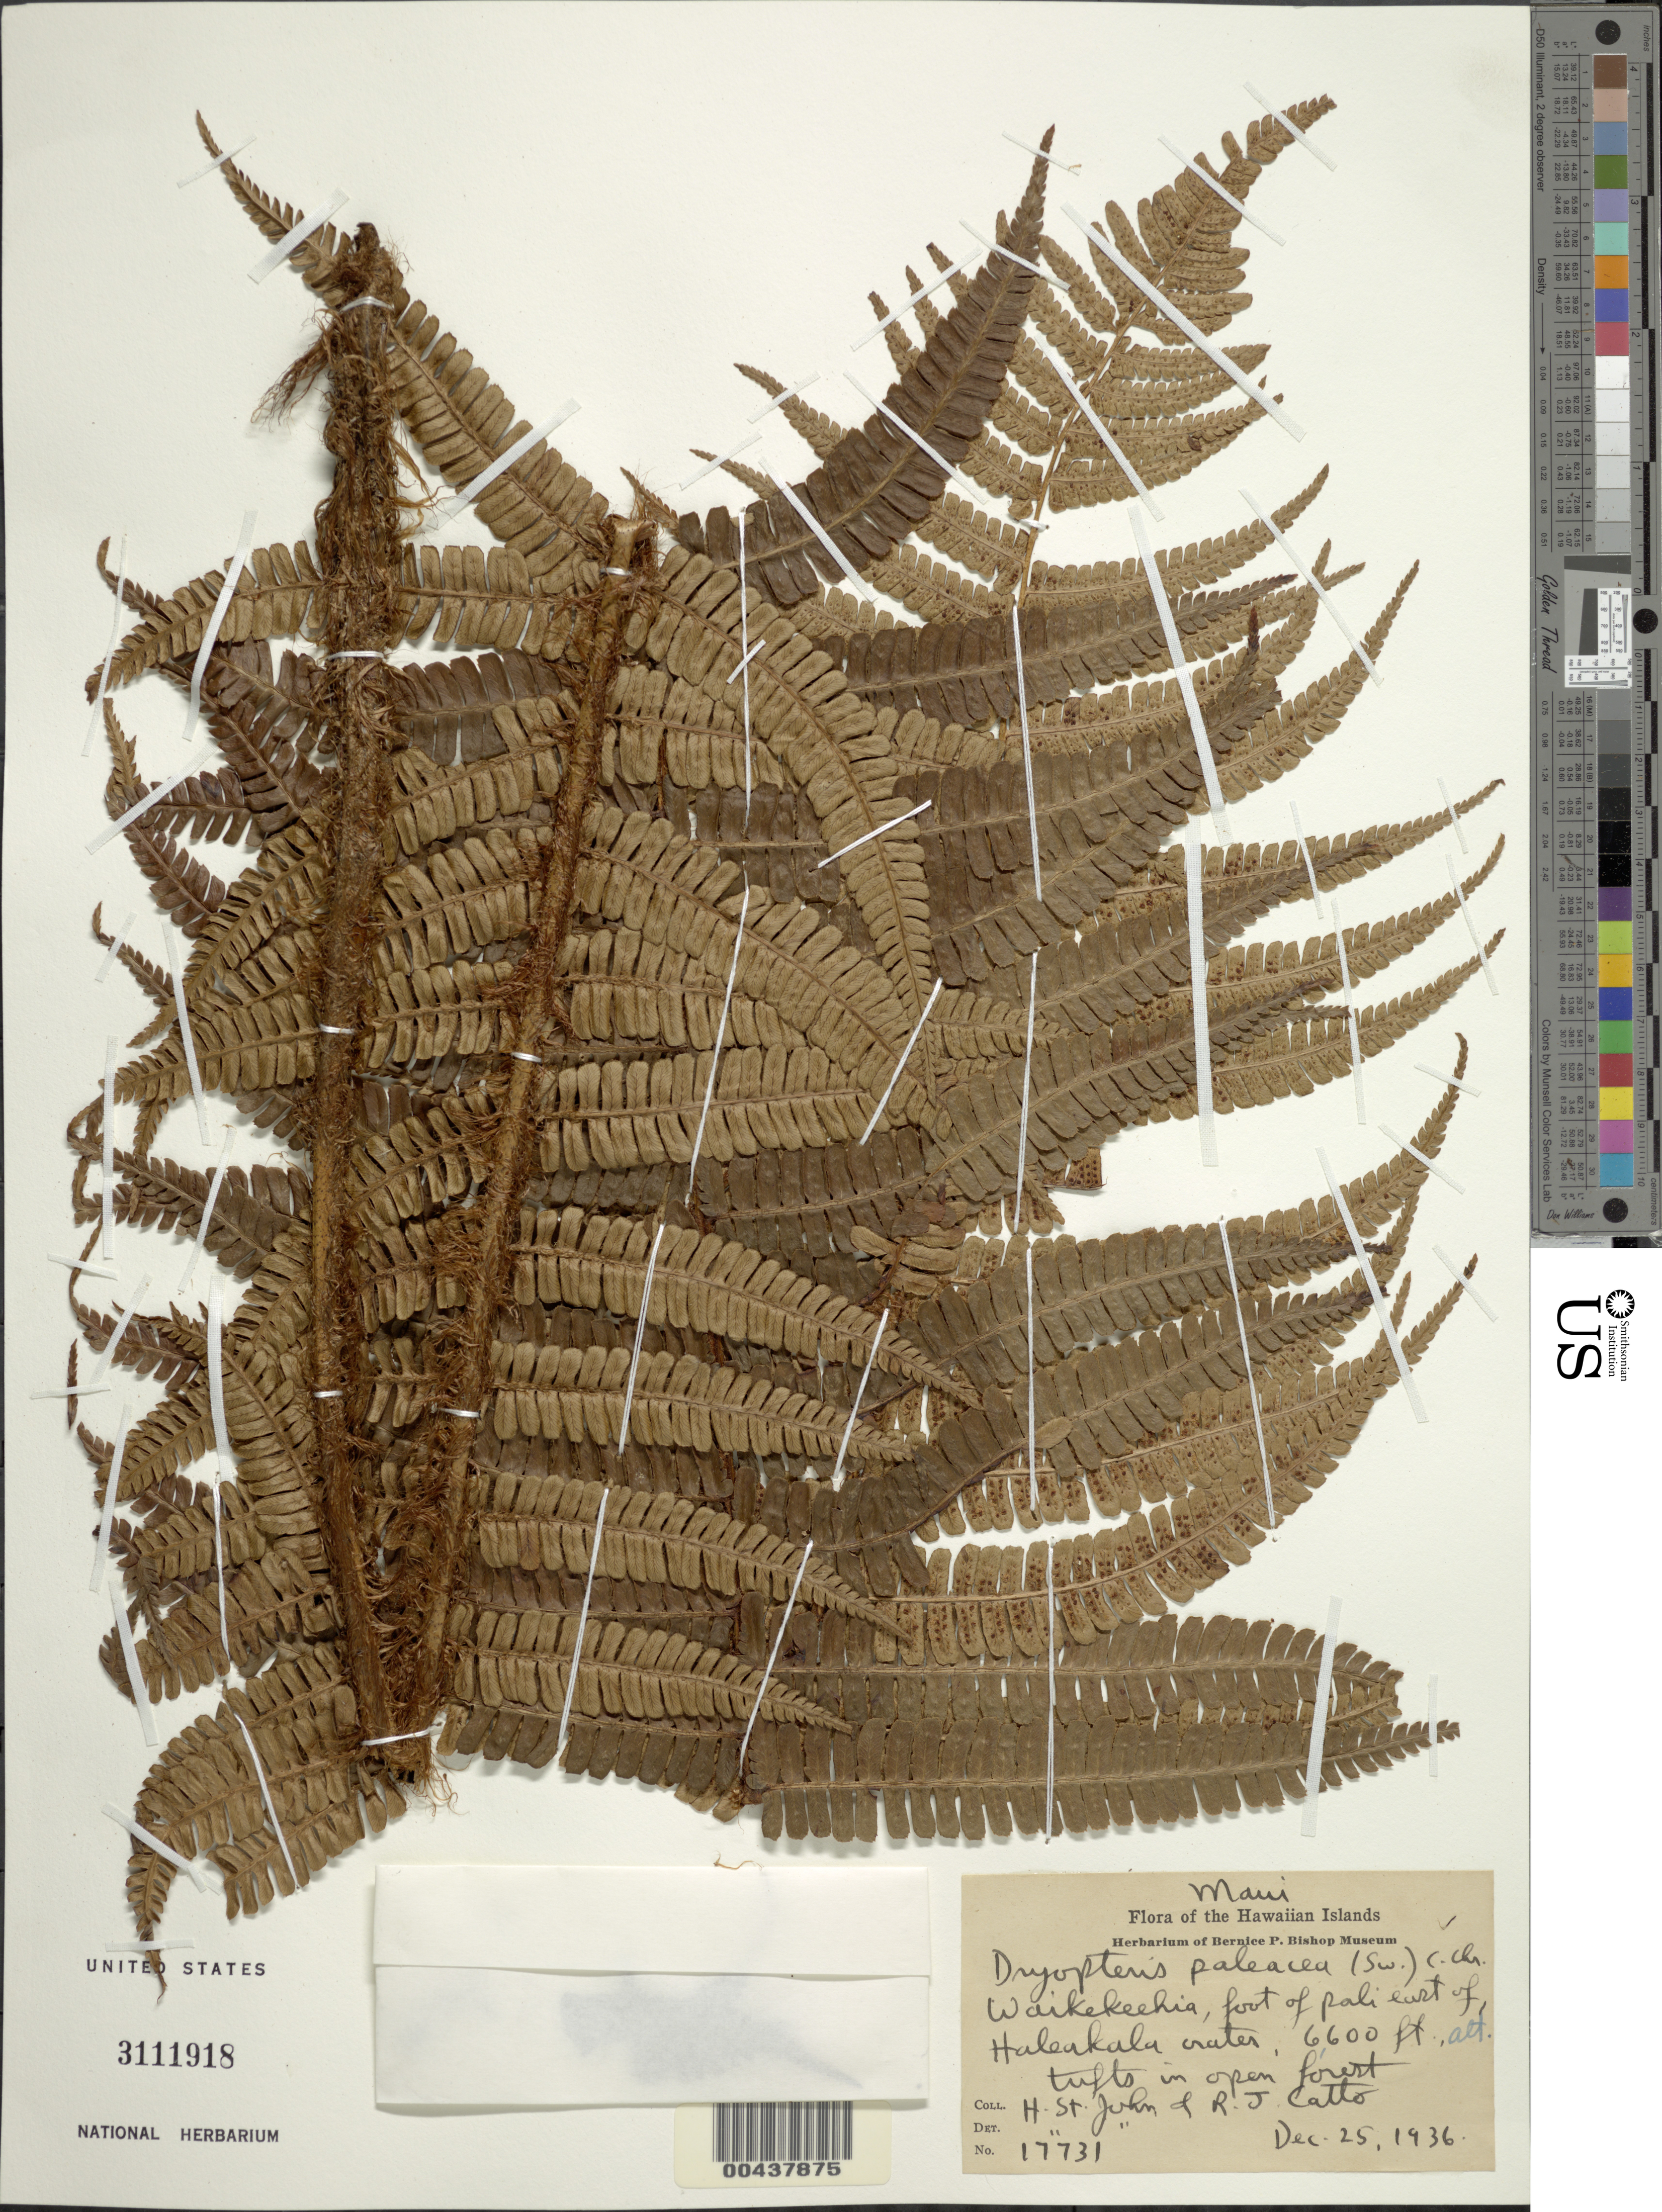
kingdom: Plantae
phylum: Tracheophyta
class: Polypodiopsida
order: Polypodiales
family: Dryopteridaceae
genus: Dryopteris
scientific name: Dryopteris wallichiana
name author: (Spreng.) Hyl.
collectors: H. St. John & R. Catto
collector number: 17731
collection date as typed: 25 Dec 1936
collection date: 1936-12-25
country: United States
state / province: Hawaii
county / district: Maui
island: Maui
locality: Waikekeehia, foot of pali E of Haleakala crater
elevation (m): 2012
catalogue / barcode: US 3111918